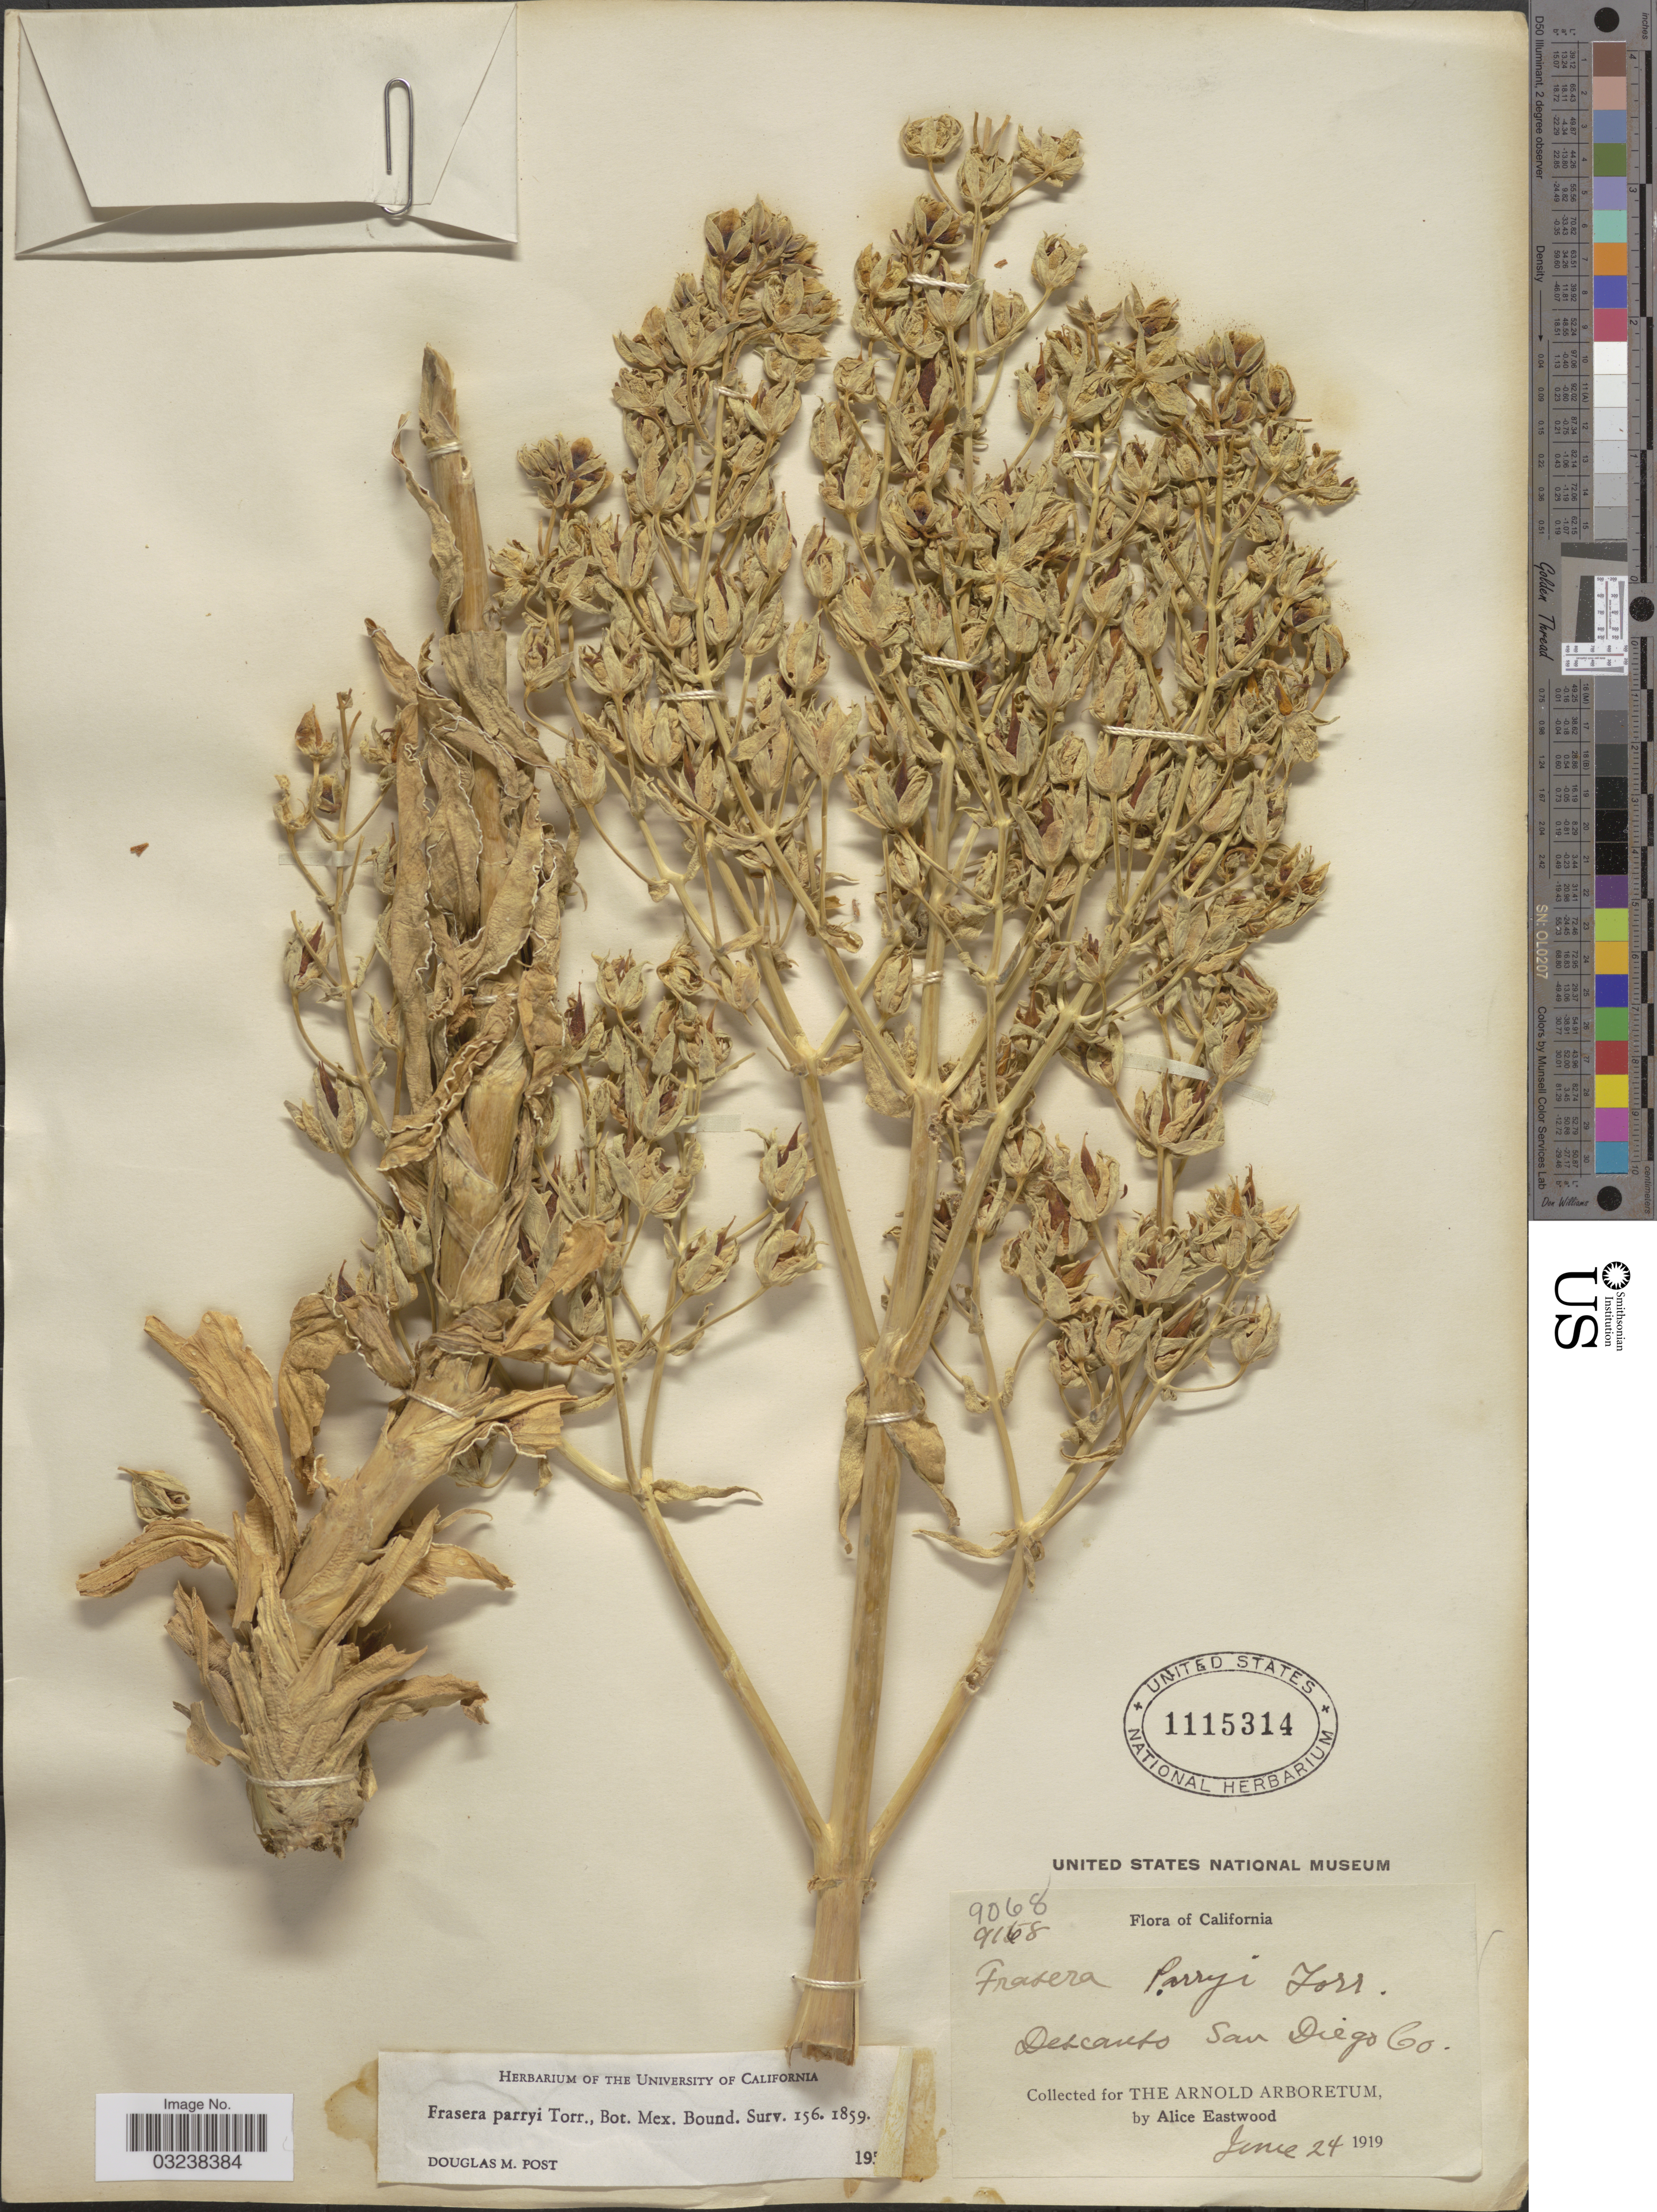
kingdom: Plantae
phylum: Tracheophyta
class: Magnoliopsida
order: Gentianales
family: Gentianaceae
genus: Swertia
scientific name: Swertia parryi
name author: (Torr.) Kuntze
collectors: A. Eastwood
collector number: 9068/9168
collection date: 1919-06-24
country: United States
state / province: California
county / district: San Diego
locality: Descanto San Diego Co.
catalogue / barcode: US 1115314